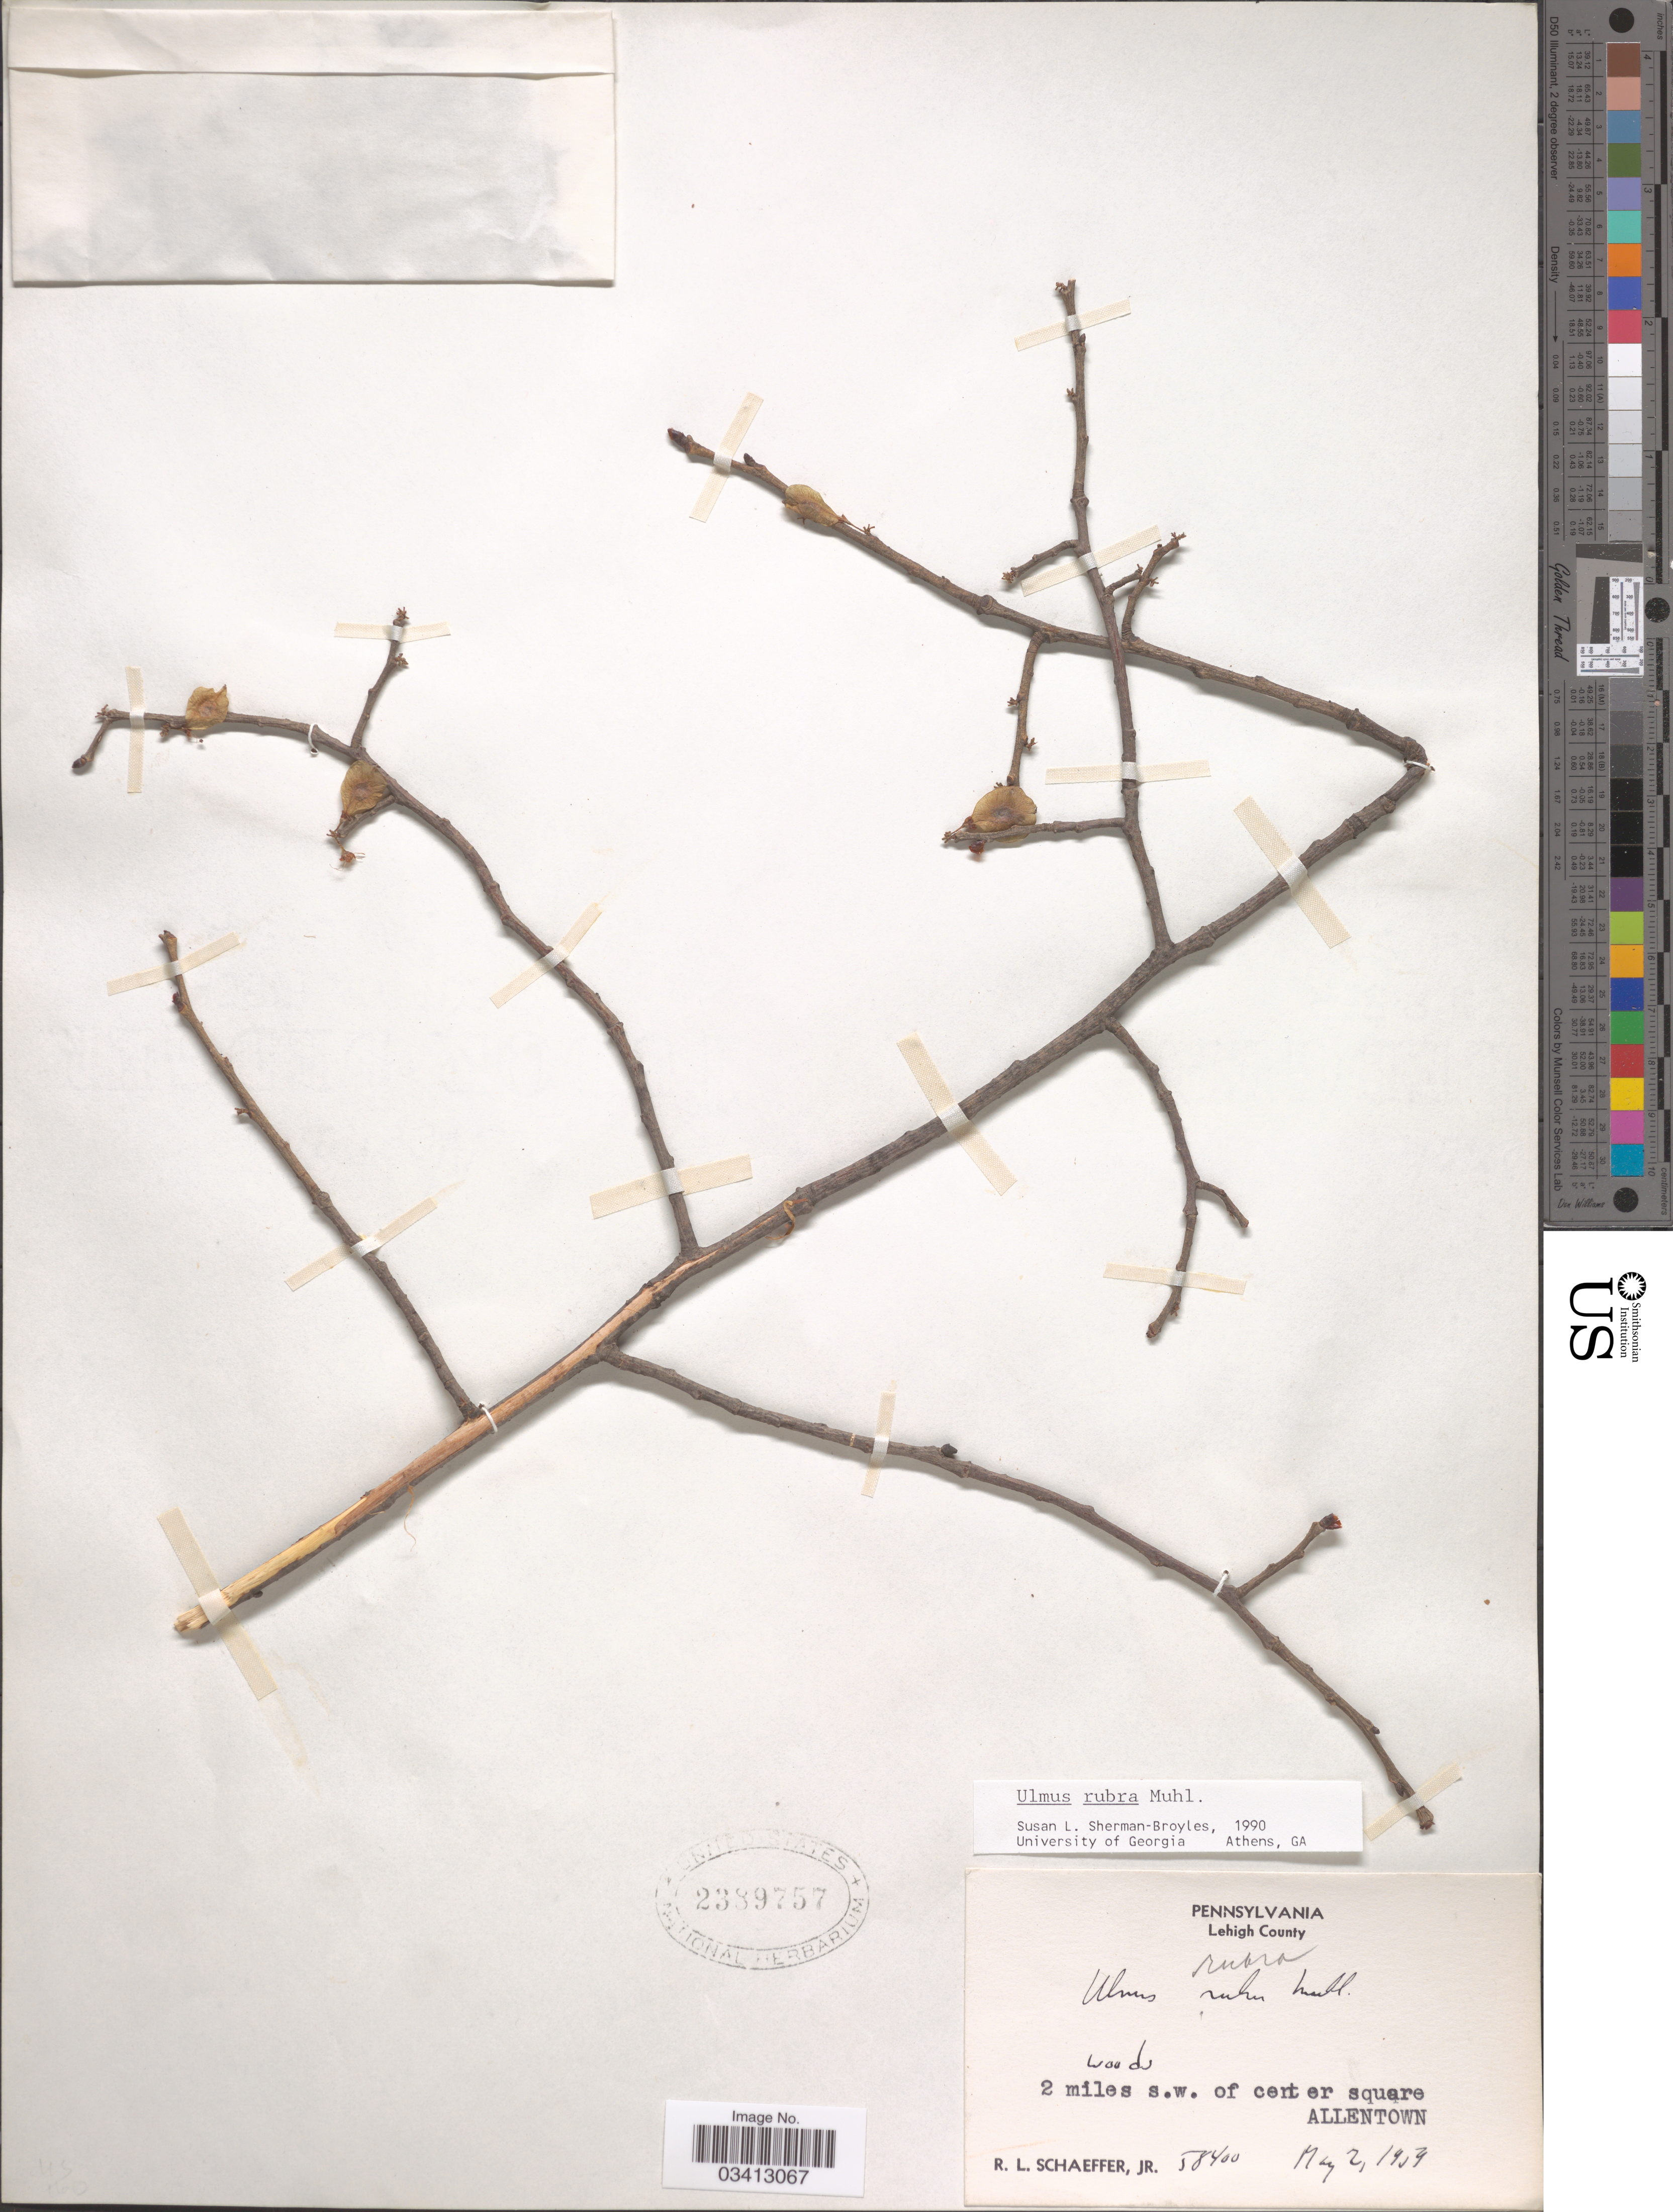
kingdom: Plantae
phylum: Tracheophyta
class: Magnoliopsida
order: Rosales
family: Ulmaceae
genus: Ulmus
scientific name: Ulmus rubra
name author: Muhl.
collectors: R. L. Schaeffer Jr.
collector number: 58400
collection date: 1959-05-02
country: United States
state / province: Pennsylvania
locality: Lehigh County. 2 miles s.w. of center square Allentown.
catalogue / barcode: US 2389757